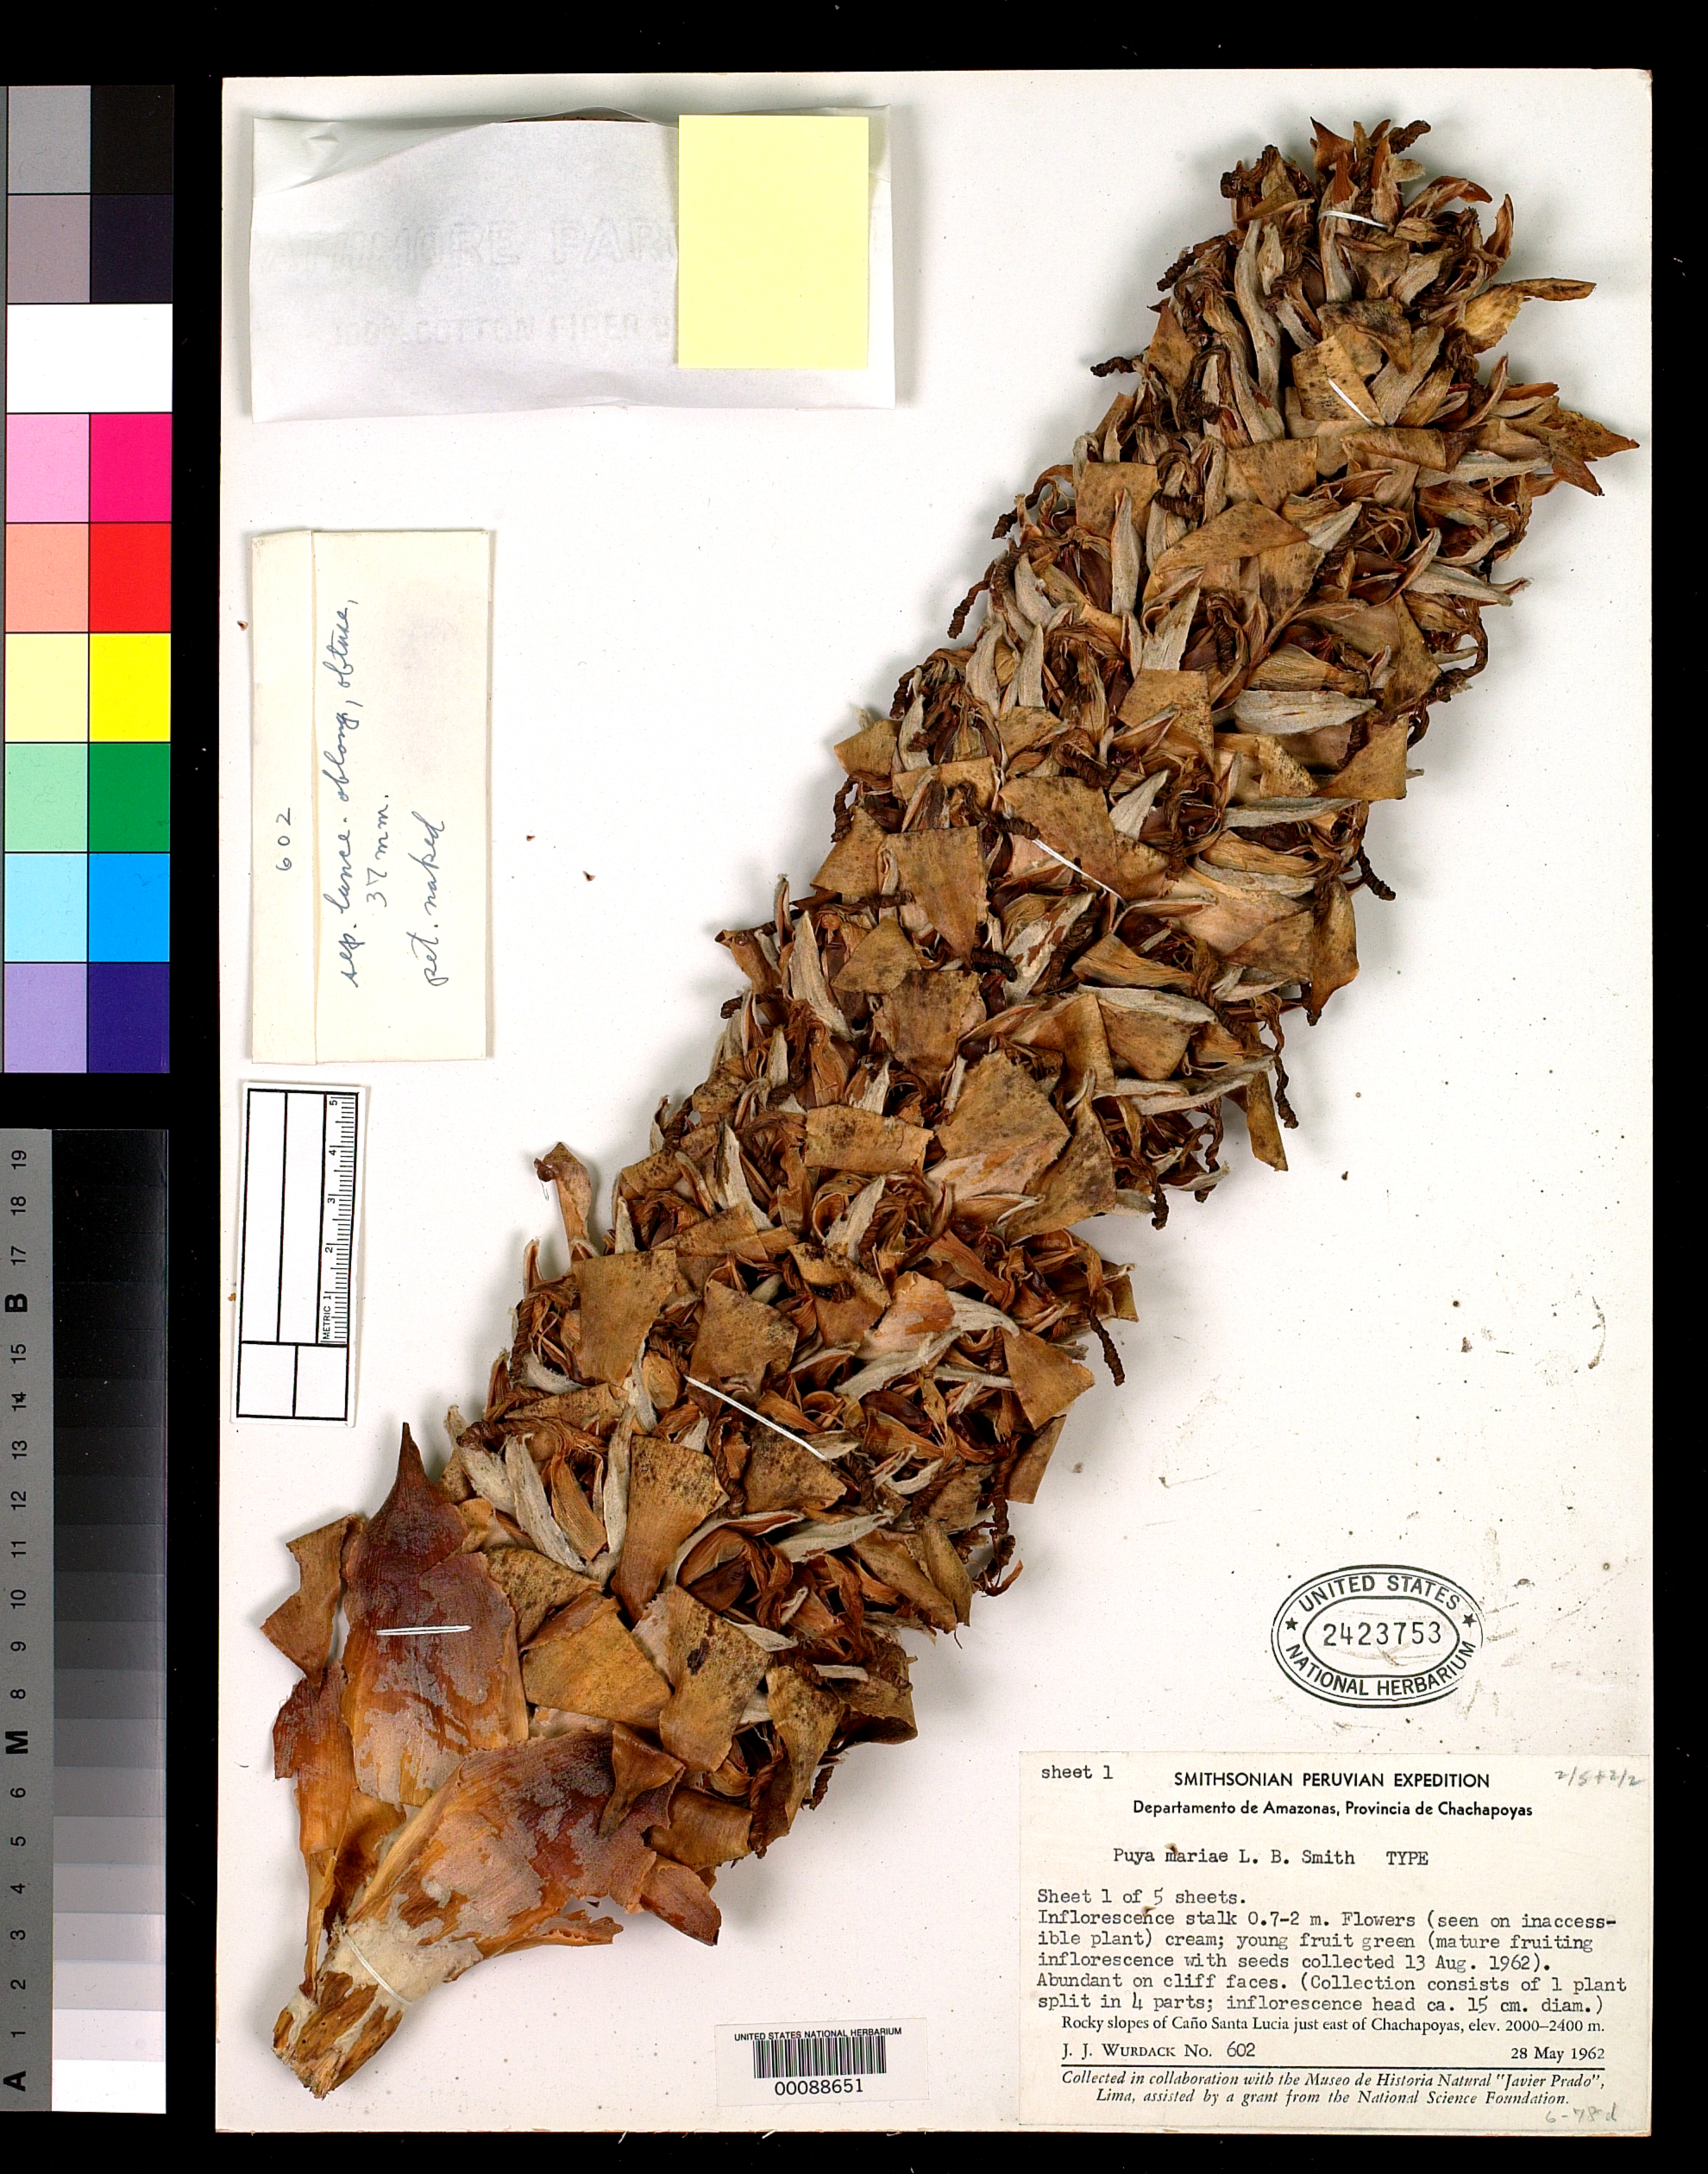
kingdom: Plantae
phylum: Tracheophyta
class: Liliopsida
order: Poales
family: Bromeliaceae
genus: Puya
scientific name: Puya mariae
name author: L.B. Sm.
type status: Holotype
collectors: J. J. Wurdack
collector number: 602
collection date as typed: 28 May 1962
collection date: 1962-05-28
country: Peru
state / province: Amazonas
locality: Caño Santa Lucía, E of Chachapoyas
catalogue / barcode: US 2423753